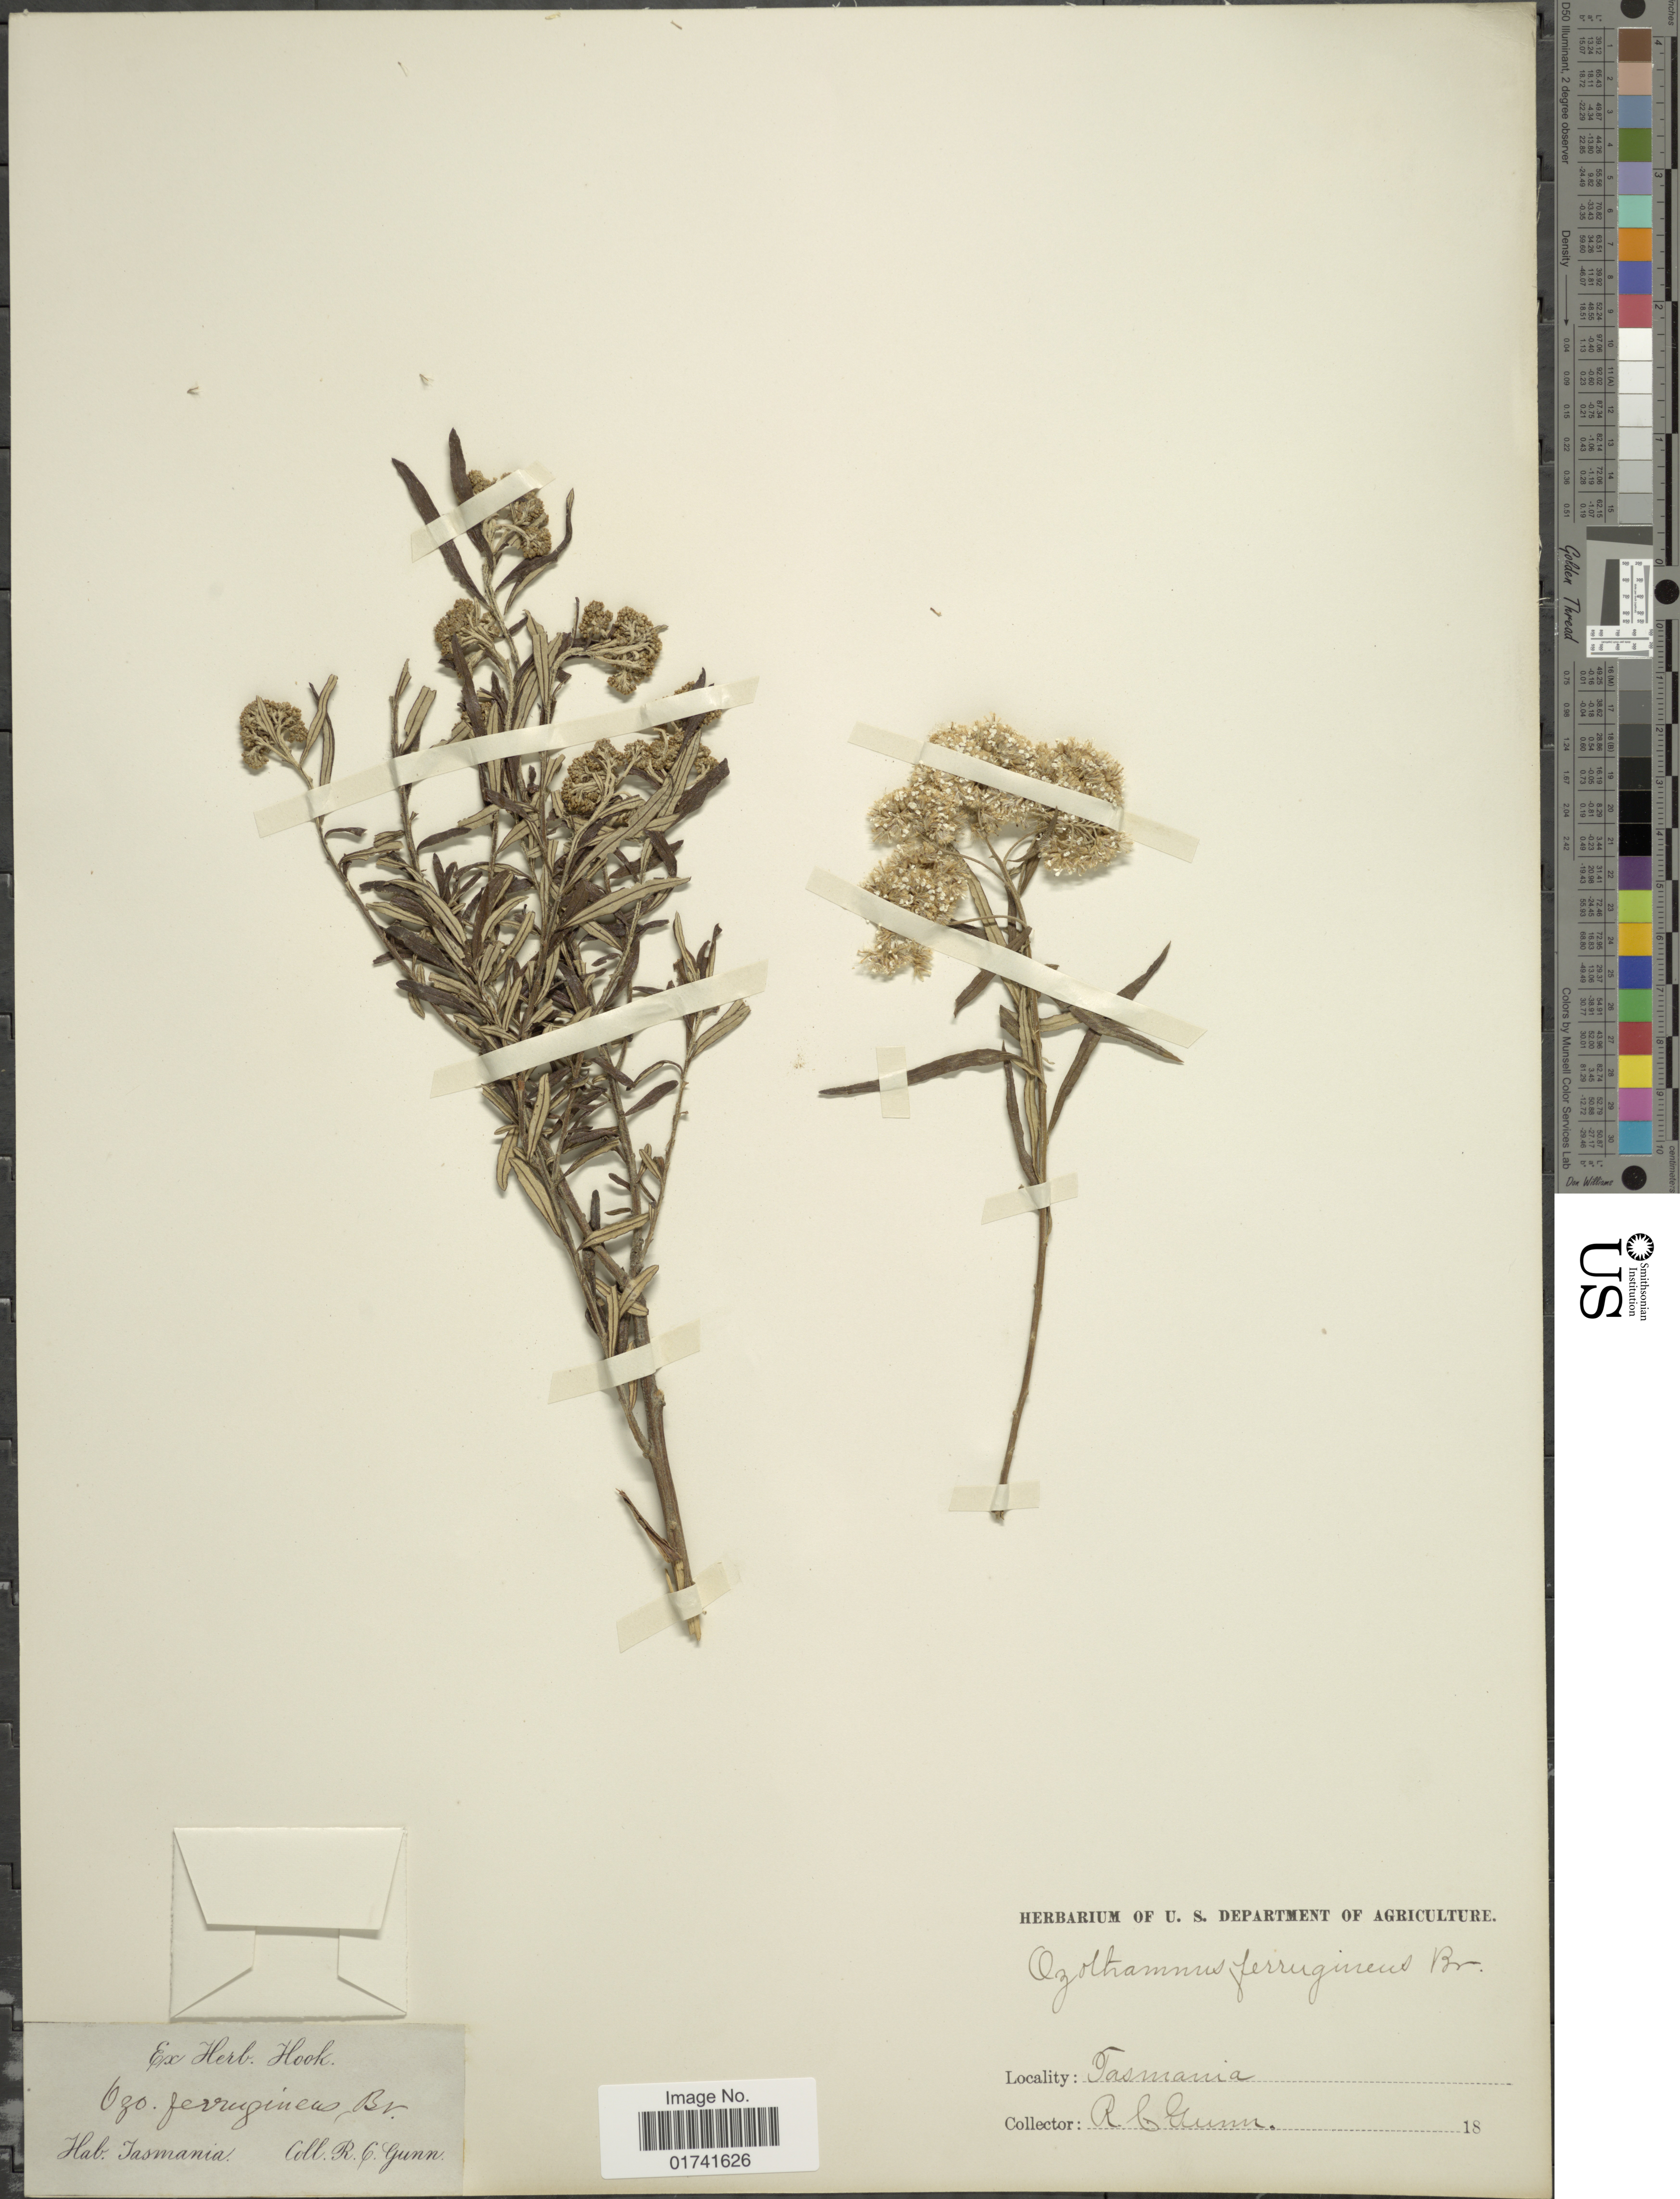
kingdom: Plantae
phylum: Tracheophyta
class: Magnoliopsida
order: Asterales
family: Asteraceae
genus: Ozothamnus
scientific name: Ozothamnus ferrugineus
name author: (Labill.) Sweet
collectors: R. Gunn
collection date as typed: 18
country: Australia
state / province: Tasmania